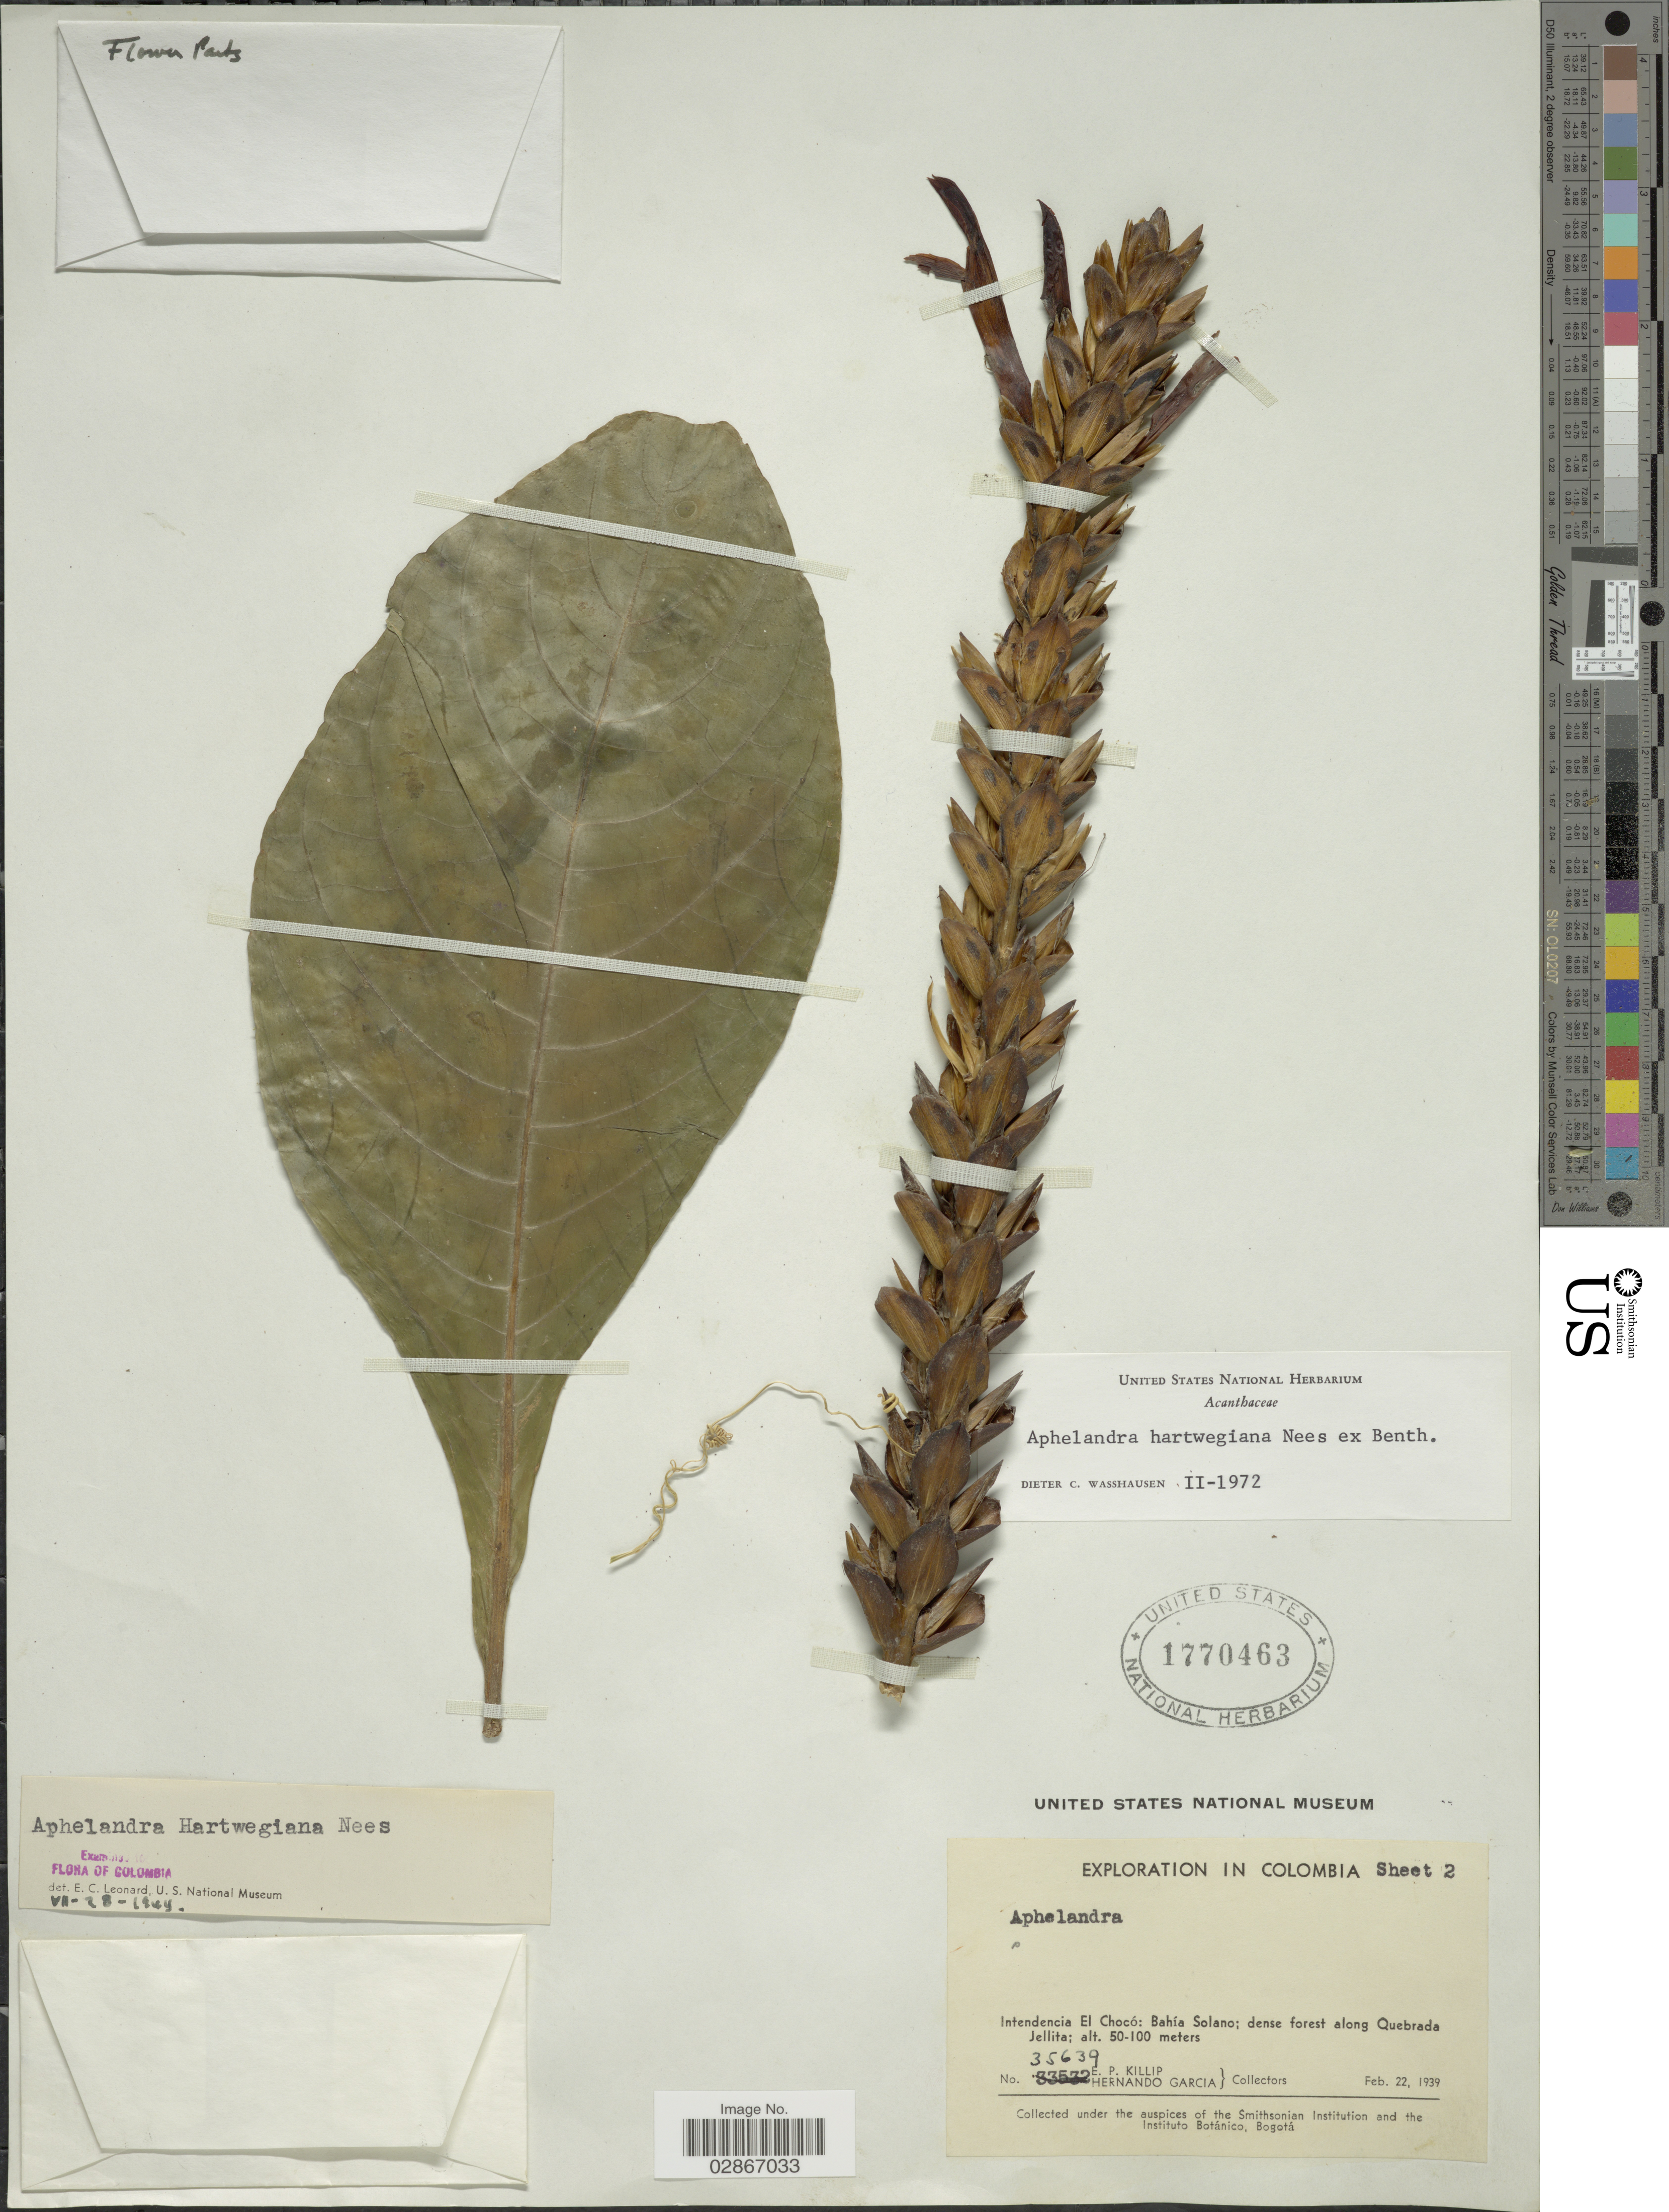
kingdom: Plantae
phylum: Tracheophyta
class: Magnoliopsida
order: Lamiales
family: Acanthaceae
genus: Aphelandra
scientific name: Aphelandra hartwegiana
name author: Nees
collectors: E. P. Killip & H. Garcia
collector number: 35639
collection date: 1939-02-22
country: Colombia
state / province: Chocó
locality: Near Quebrada Seca. Intendencia El Chocó: Bahía Solano; dense forest along Quebrada Jellita.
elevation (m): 50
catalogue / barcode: US 1770463